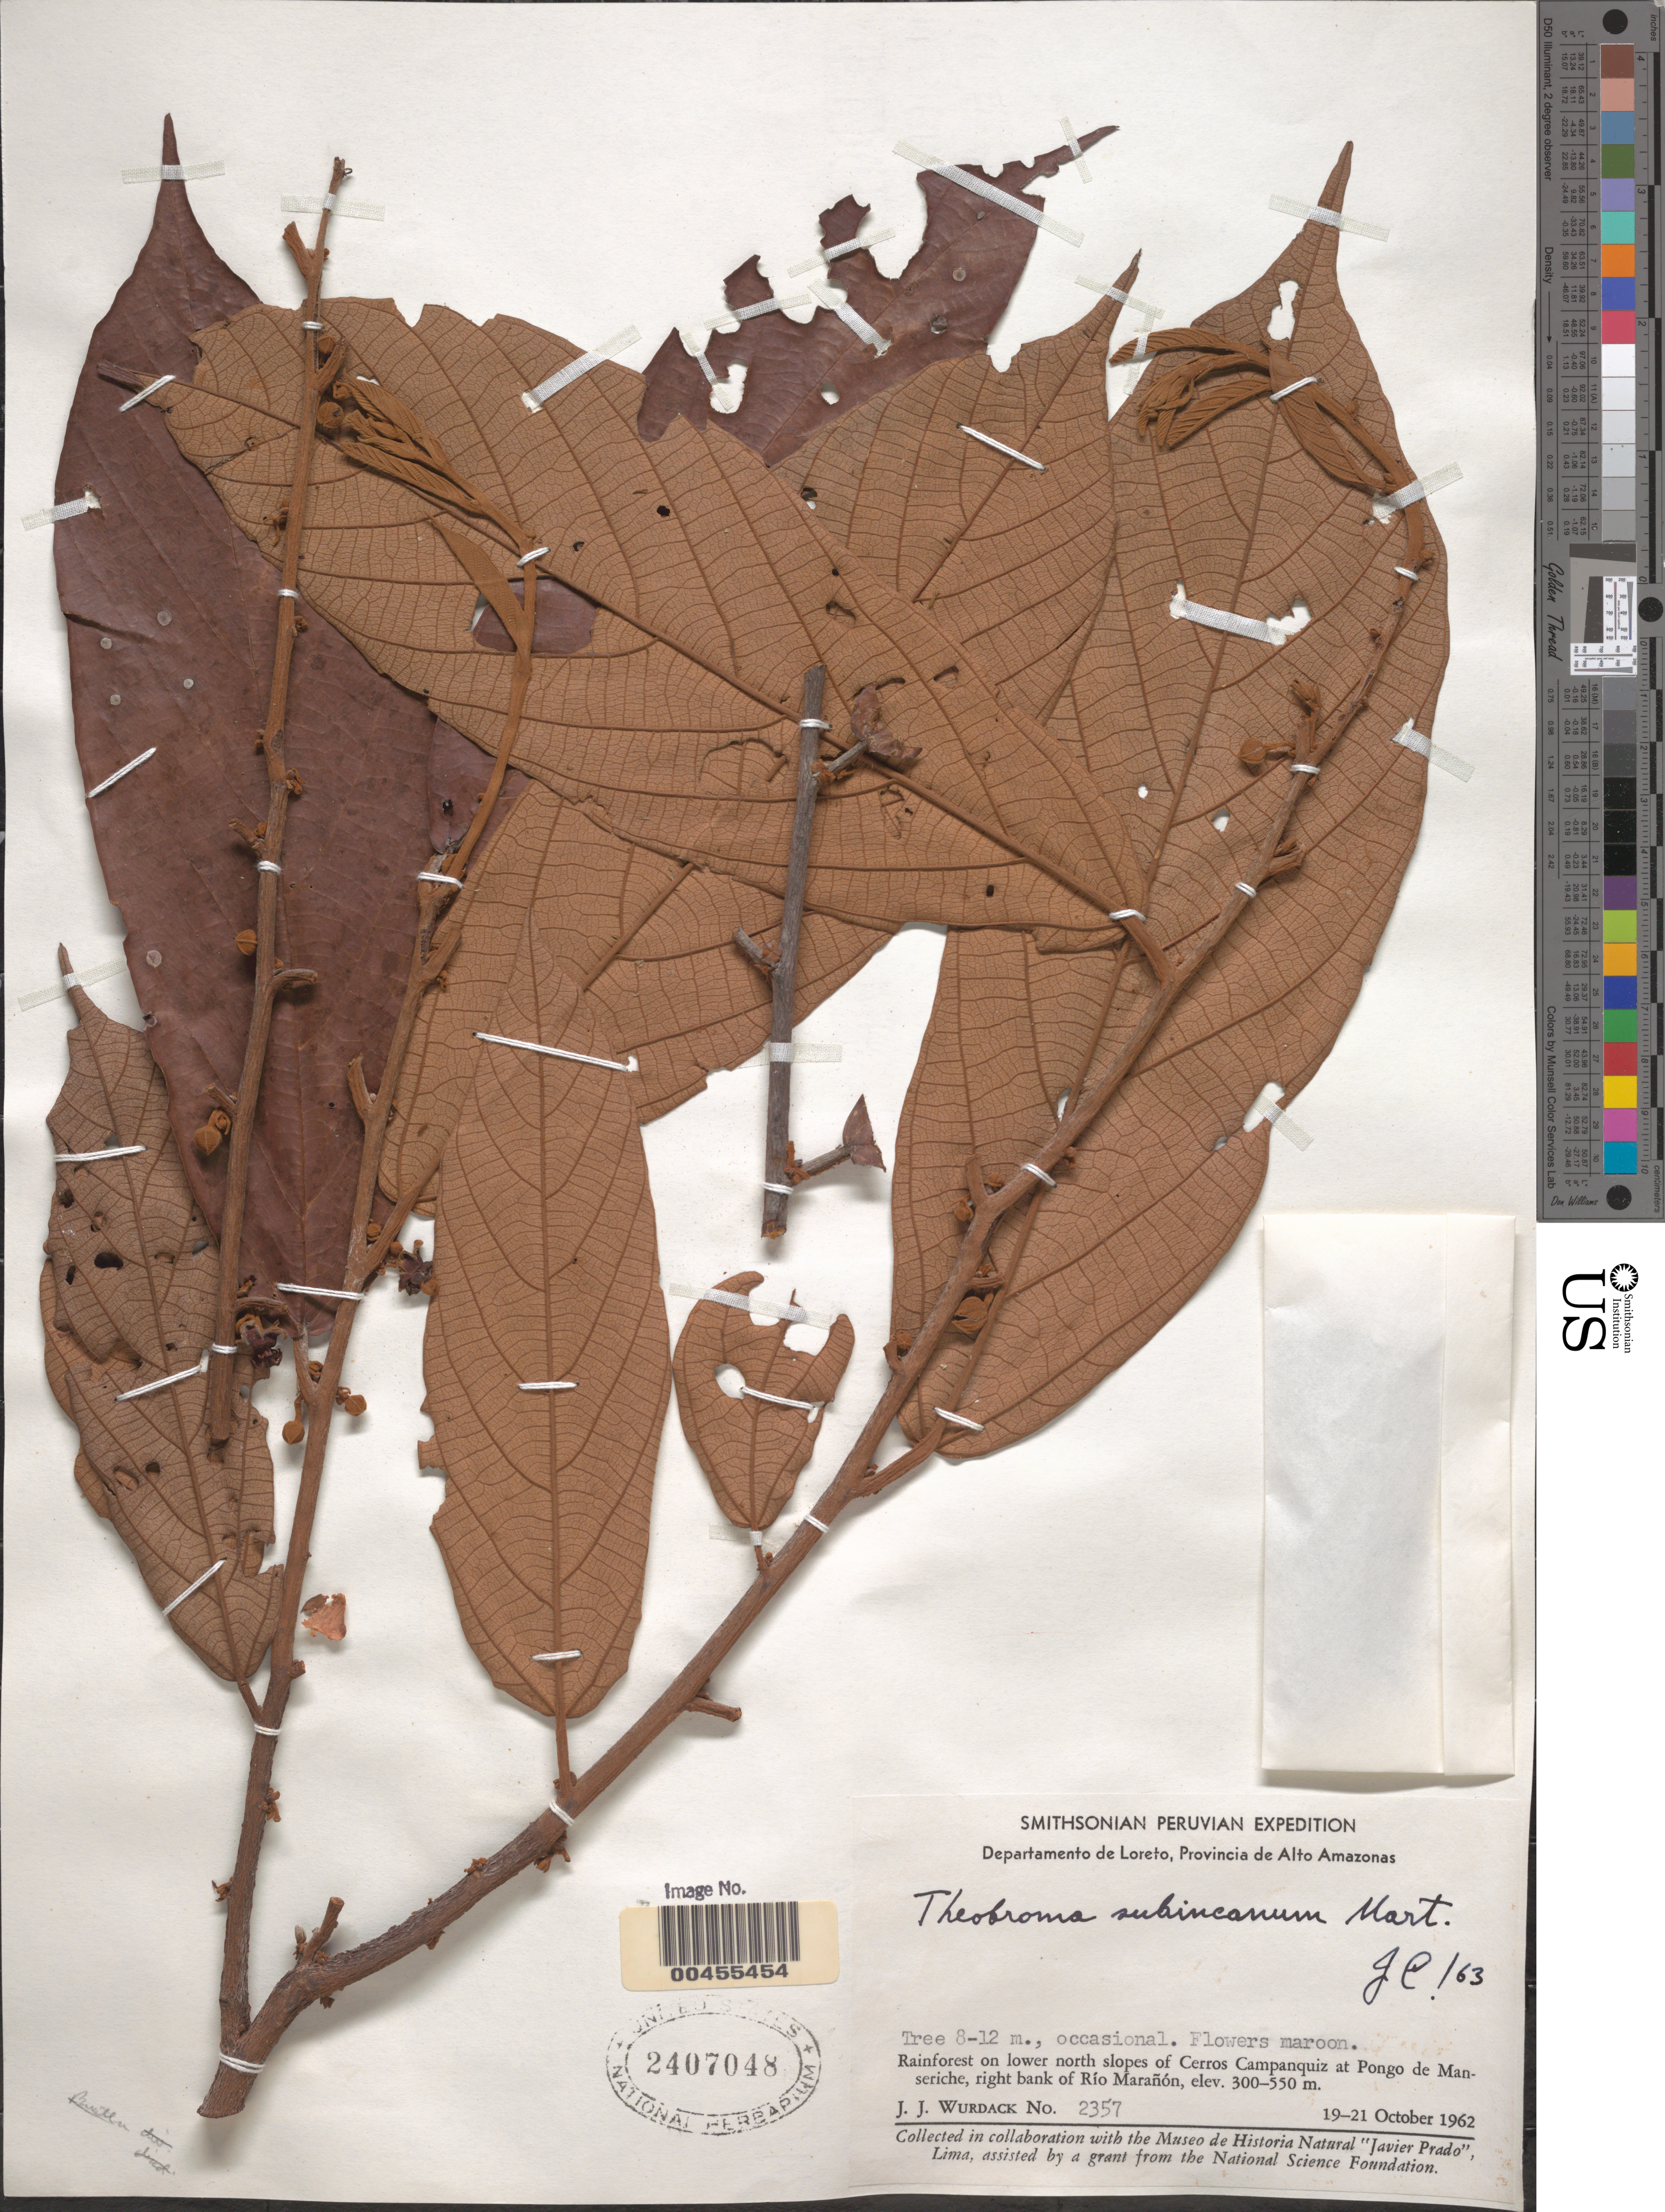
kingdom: Plantae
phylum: Tracheophyta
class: Magnoliopsida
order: Malvales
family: Malvaceae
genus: Theobroma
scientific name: Theobroma subincanum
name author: Mart.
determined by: Cuatrecasas, J.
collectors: J. J. Wurdack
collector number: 2357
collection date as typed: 19 Oct 1962 to 21 Oct 1962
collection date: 1962-10-19/1962-10-21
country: Peru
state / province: Loreto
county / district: Alto Amazonas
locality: Cerros Capanquiz at Pongo de Manseriche, right bank of Río Marañón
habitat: rain forest on lower north slopes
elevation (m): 300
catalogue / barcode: US 2407048